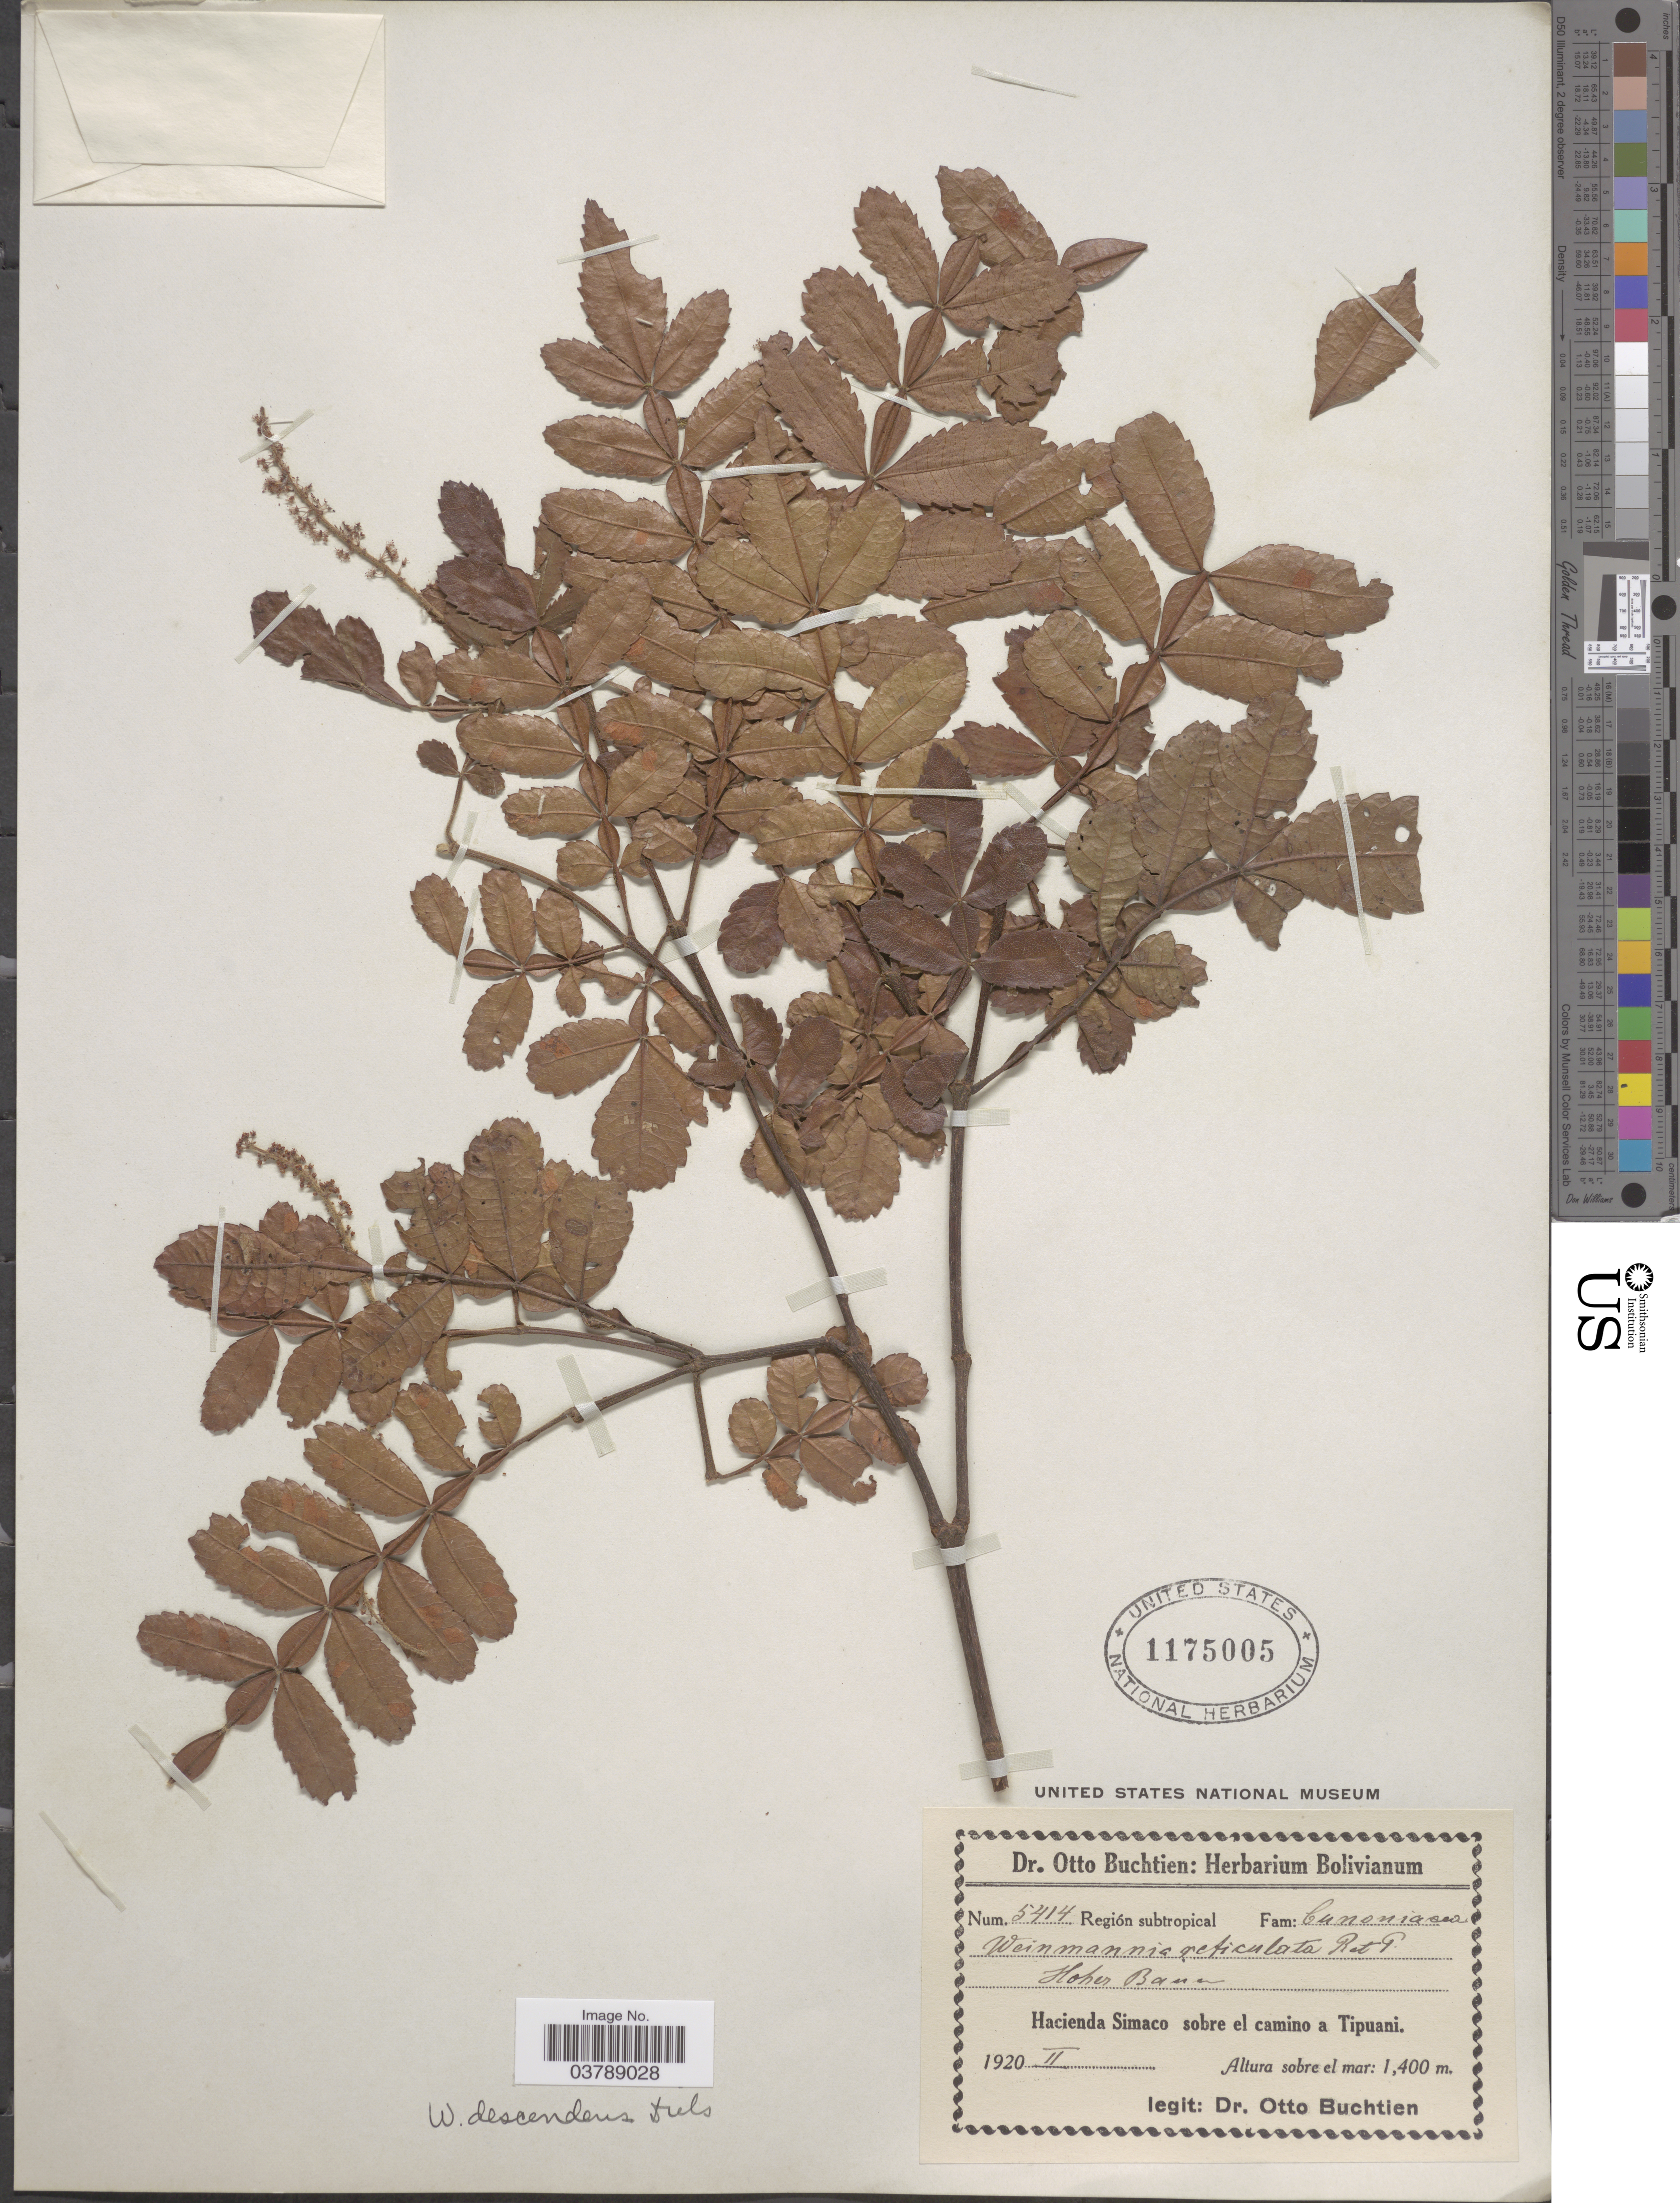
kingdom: Plantae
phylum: Tracheophyta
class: Magnoliopsida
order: Oxalidales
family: Cunoniaceae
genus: Weinmannia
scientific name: Weinmannia descendens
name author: Diels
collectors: O. Buchtien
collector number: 5414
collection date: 1920-02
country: Bolivia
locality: Región subtropical. Hoher Bauer*. Hacienda Simaco sobre el camino a Tipuani.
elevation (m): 1400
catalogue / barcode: US 1175005